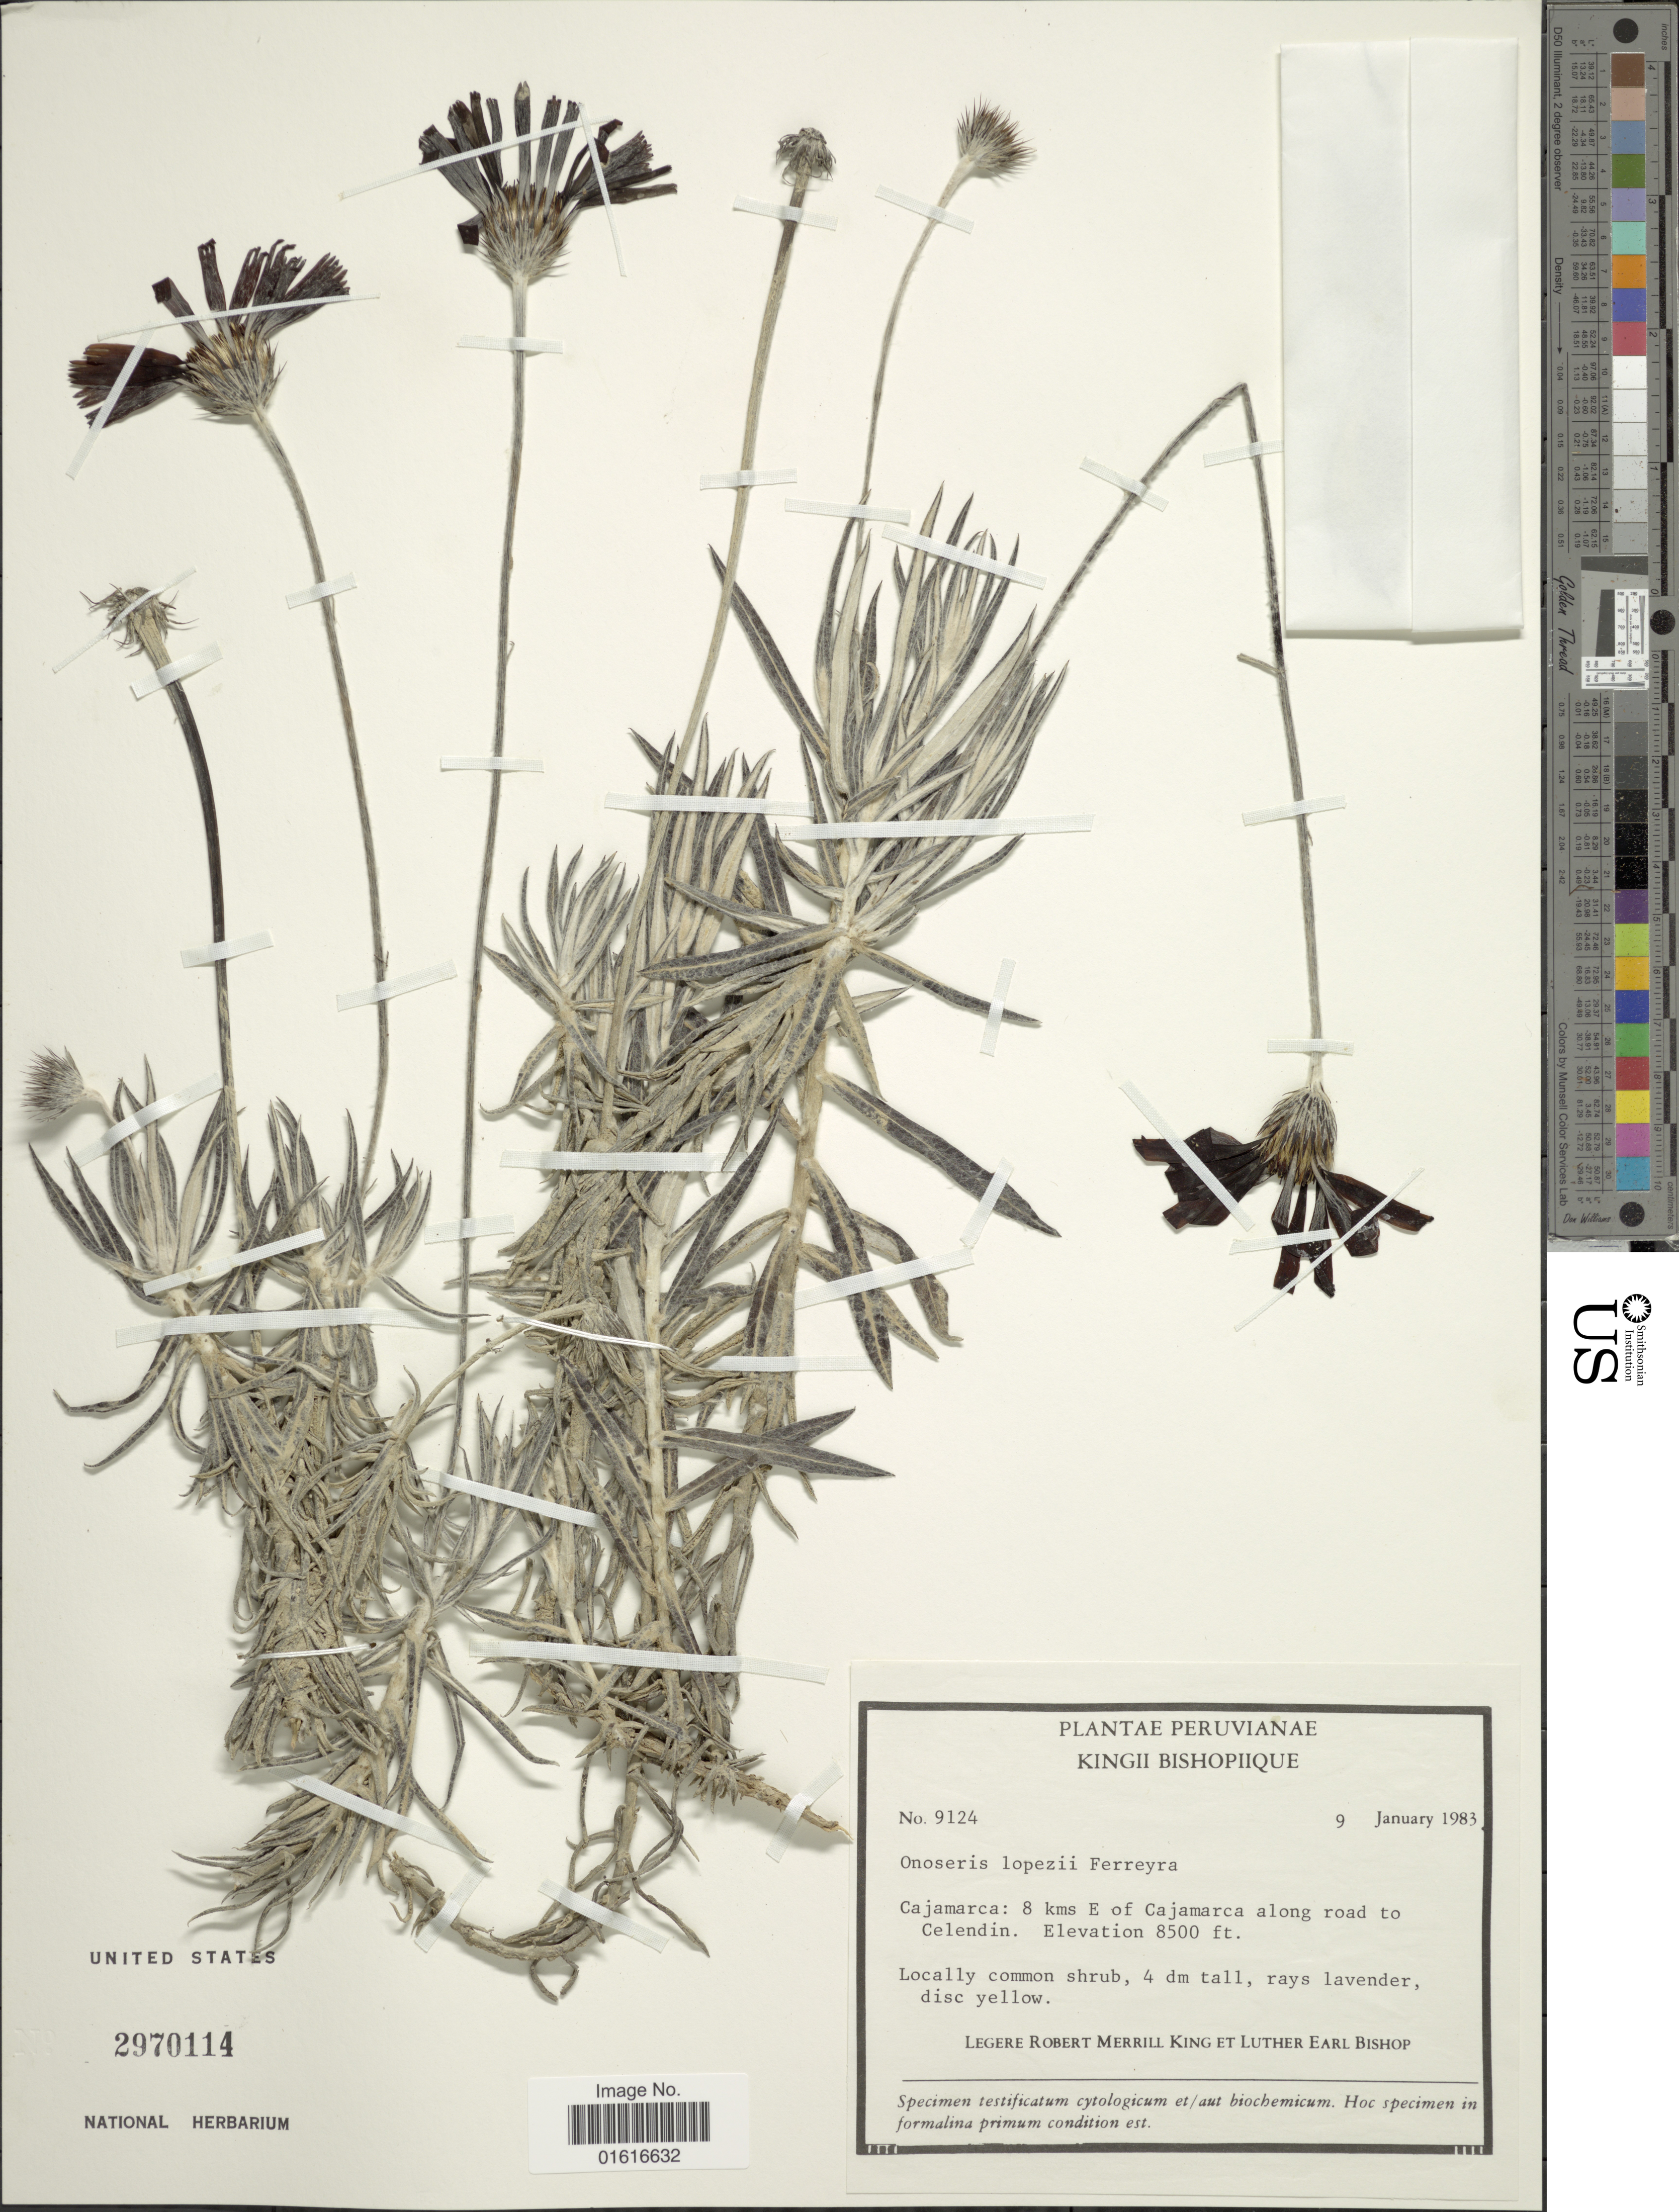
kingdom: Plantae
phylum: Tracheophyta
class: Magnoliopsida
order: Asterales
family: Asteraceae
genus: Onoseris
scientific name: Onoseris lopezii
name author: Ferreyra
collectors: R. M. King & L. E. Bishop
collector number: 9124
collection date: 1983-01-09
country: Peru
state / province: Cajamarca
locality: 8 kms E of Cajamarca along road to Celendin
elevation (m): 2591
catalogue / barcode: US 2970114